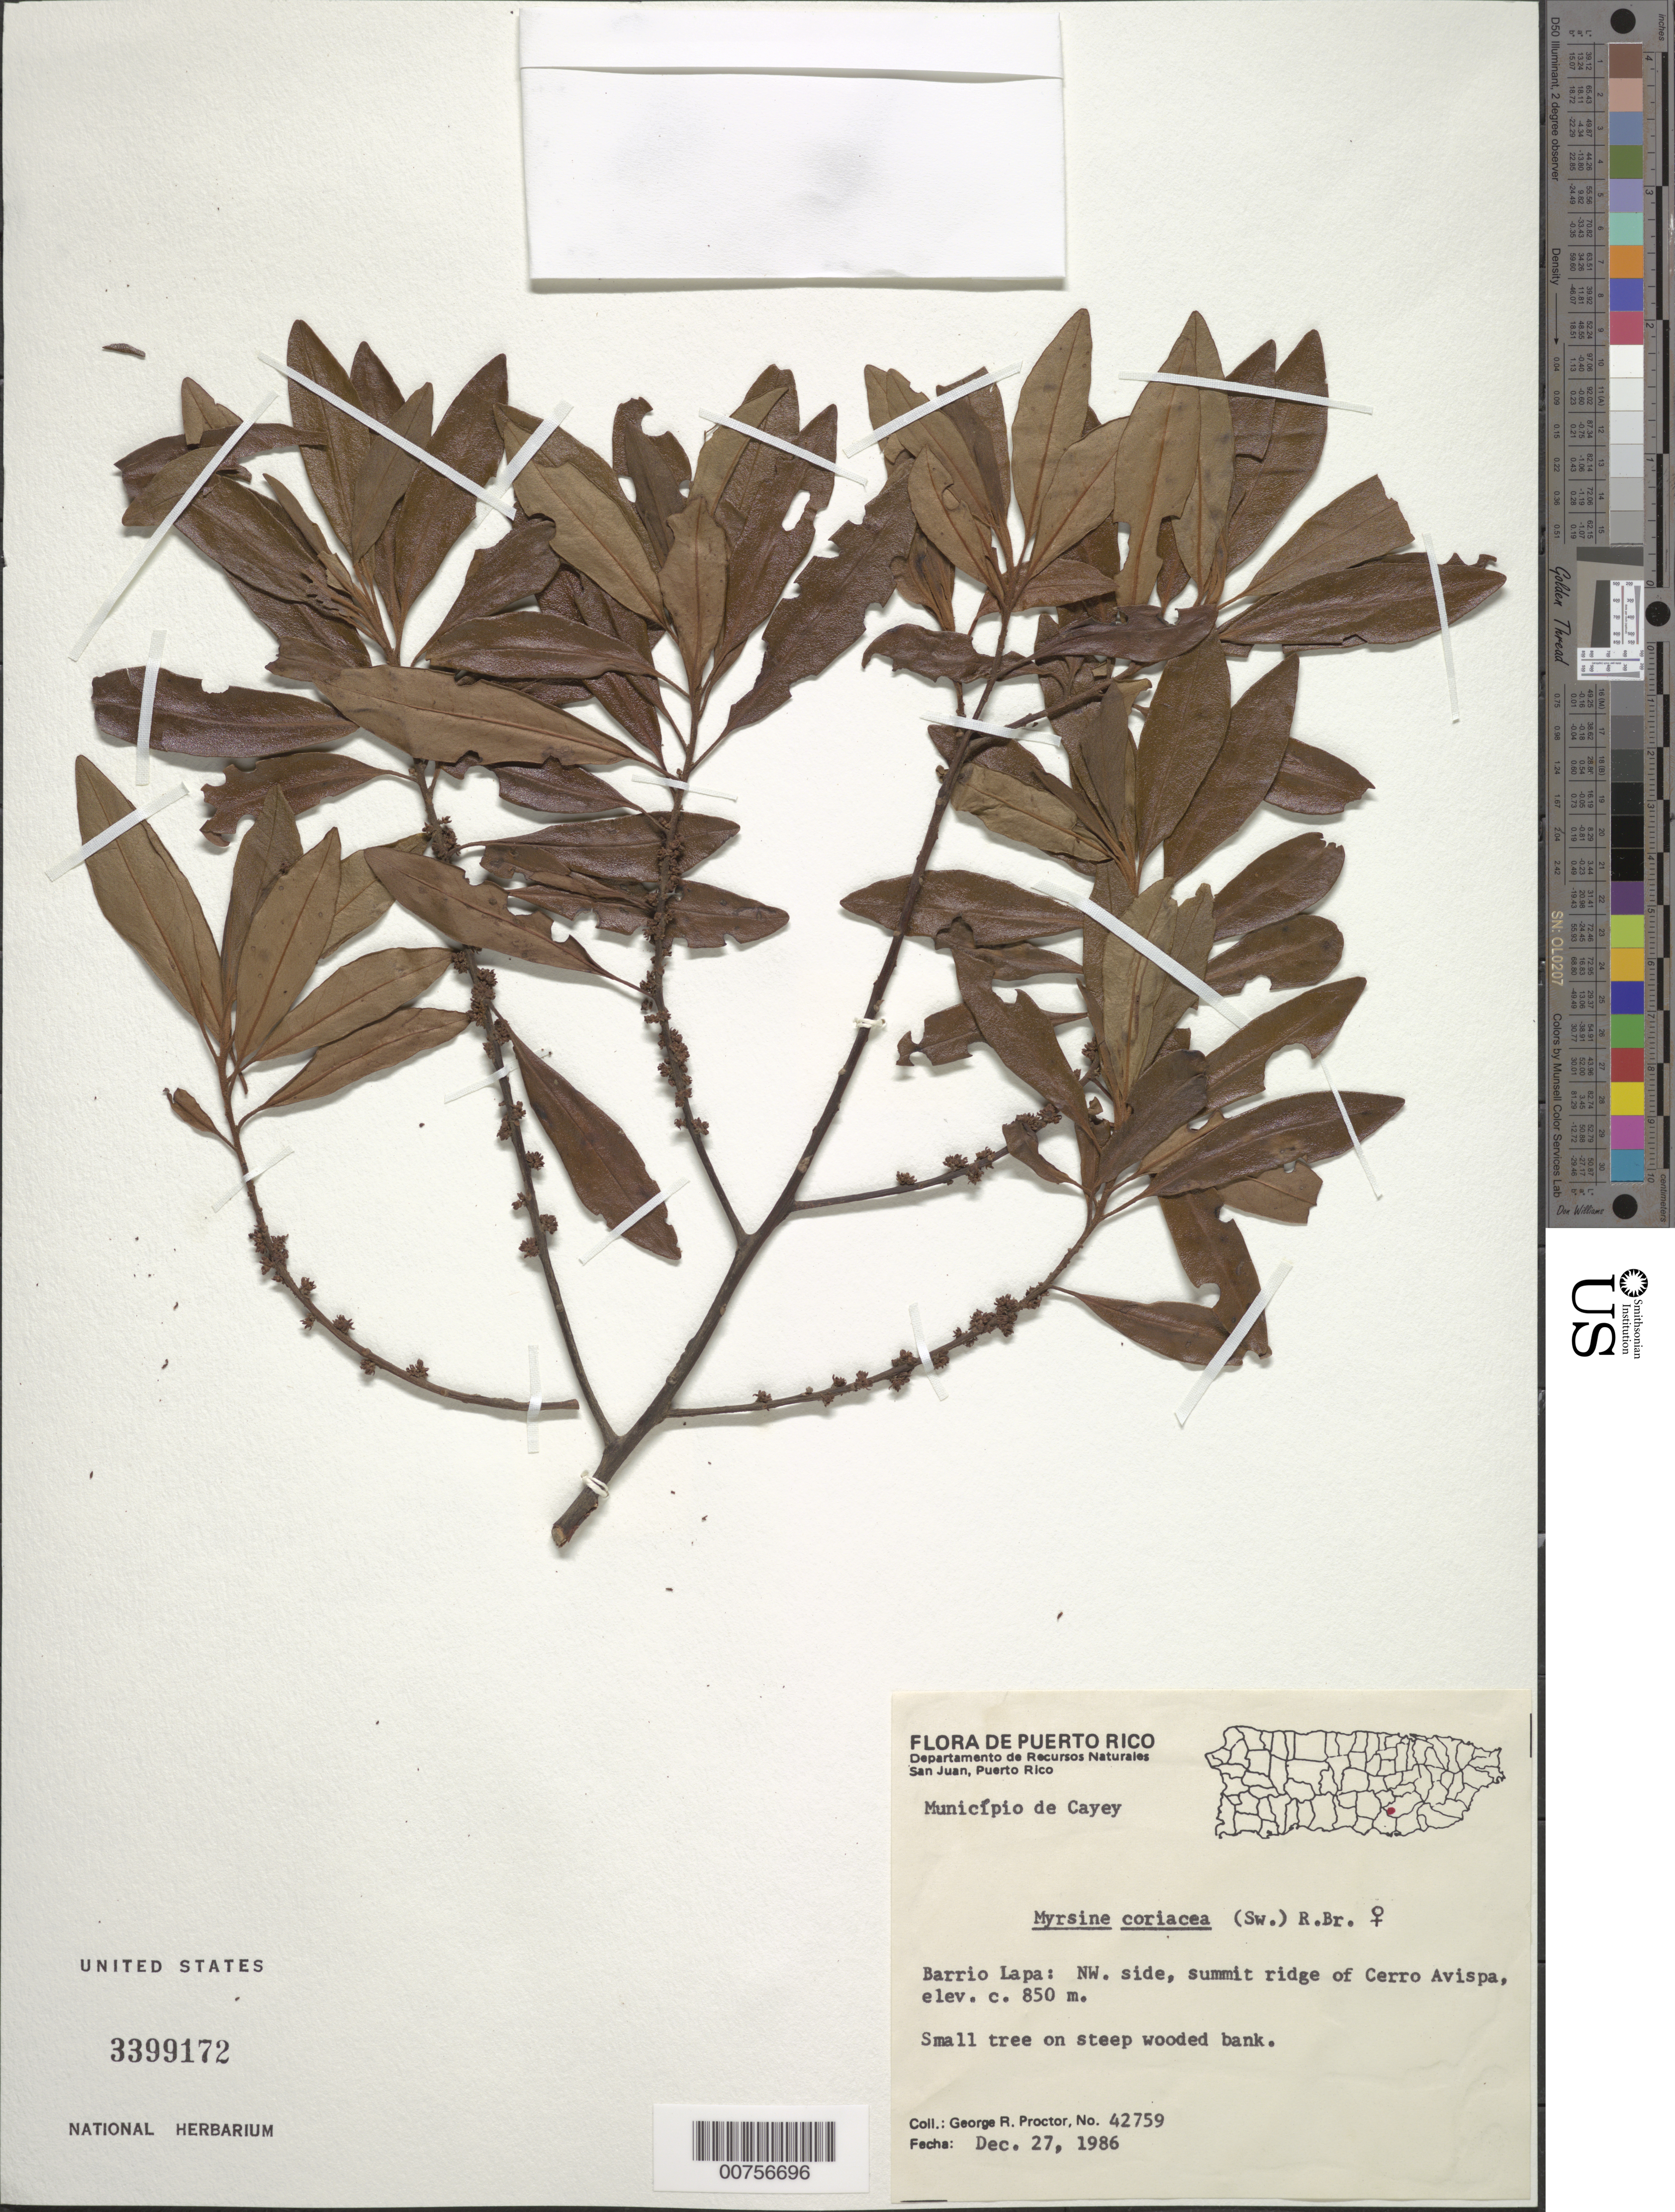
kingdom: Plantae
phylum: Tracheophyta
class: Magnoliopsida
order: Ericales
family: Primulaceae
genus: Myrsine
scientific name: Myrsine coriacea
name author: (Sw.) R. Br. ex Roem. & Schult.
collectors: G. R. Proctor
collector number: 42759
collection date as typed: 27 Dec 1986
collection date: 1986-12-27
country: Puerto Rico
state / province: Cayey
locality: Barrio Lapa: NW side, summit ridge of Cerro Avispa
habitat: Steep wooded bank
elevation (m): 850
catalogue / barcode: US 3399172